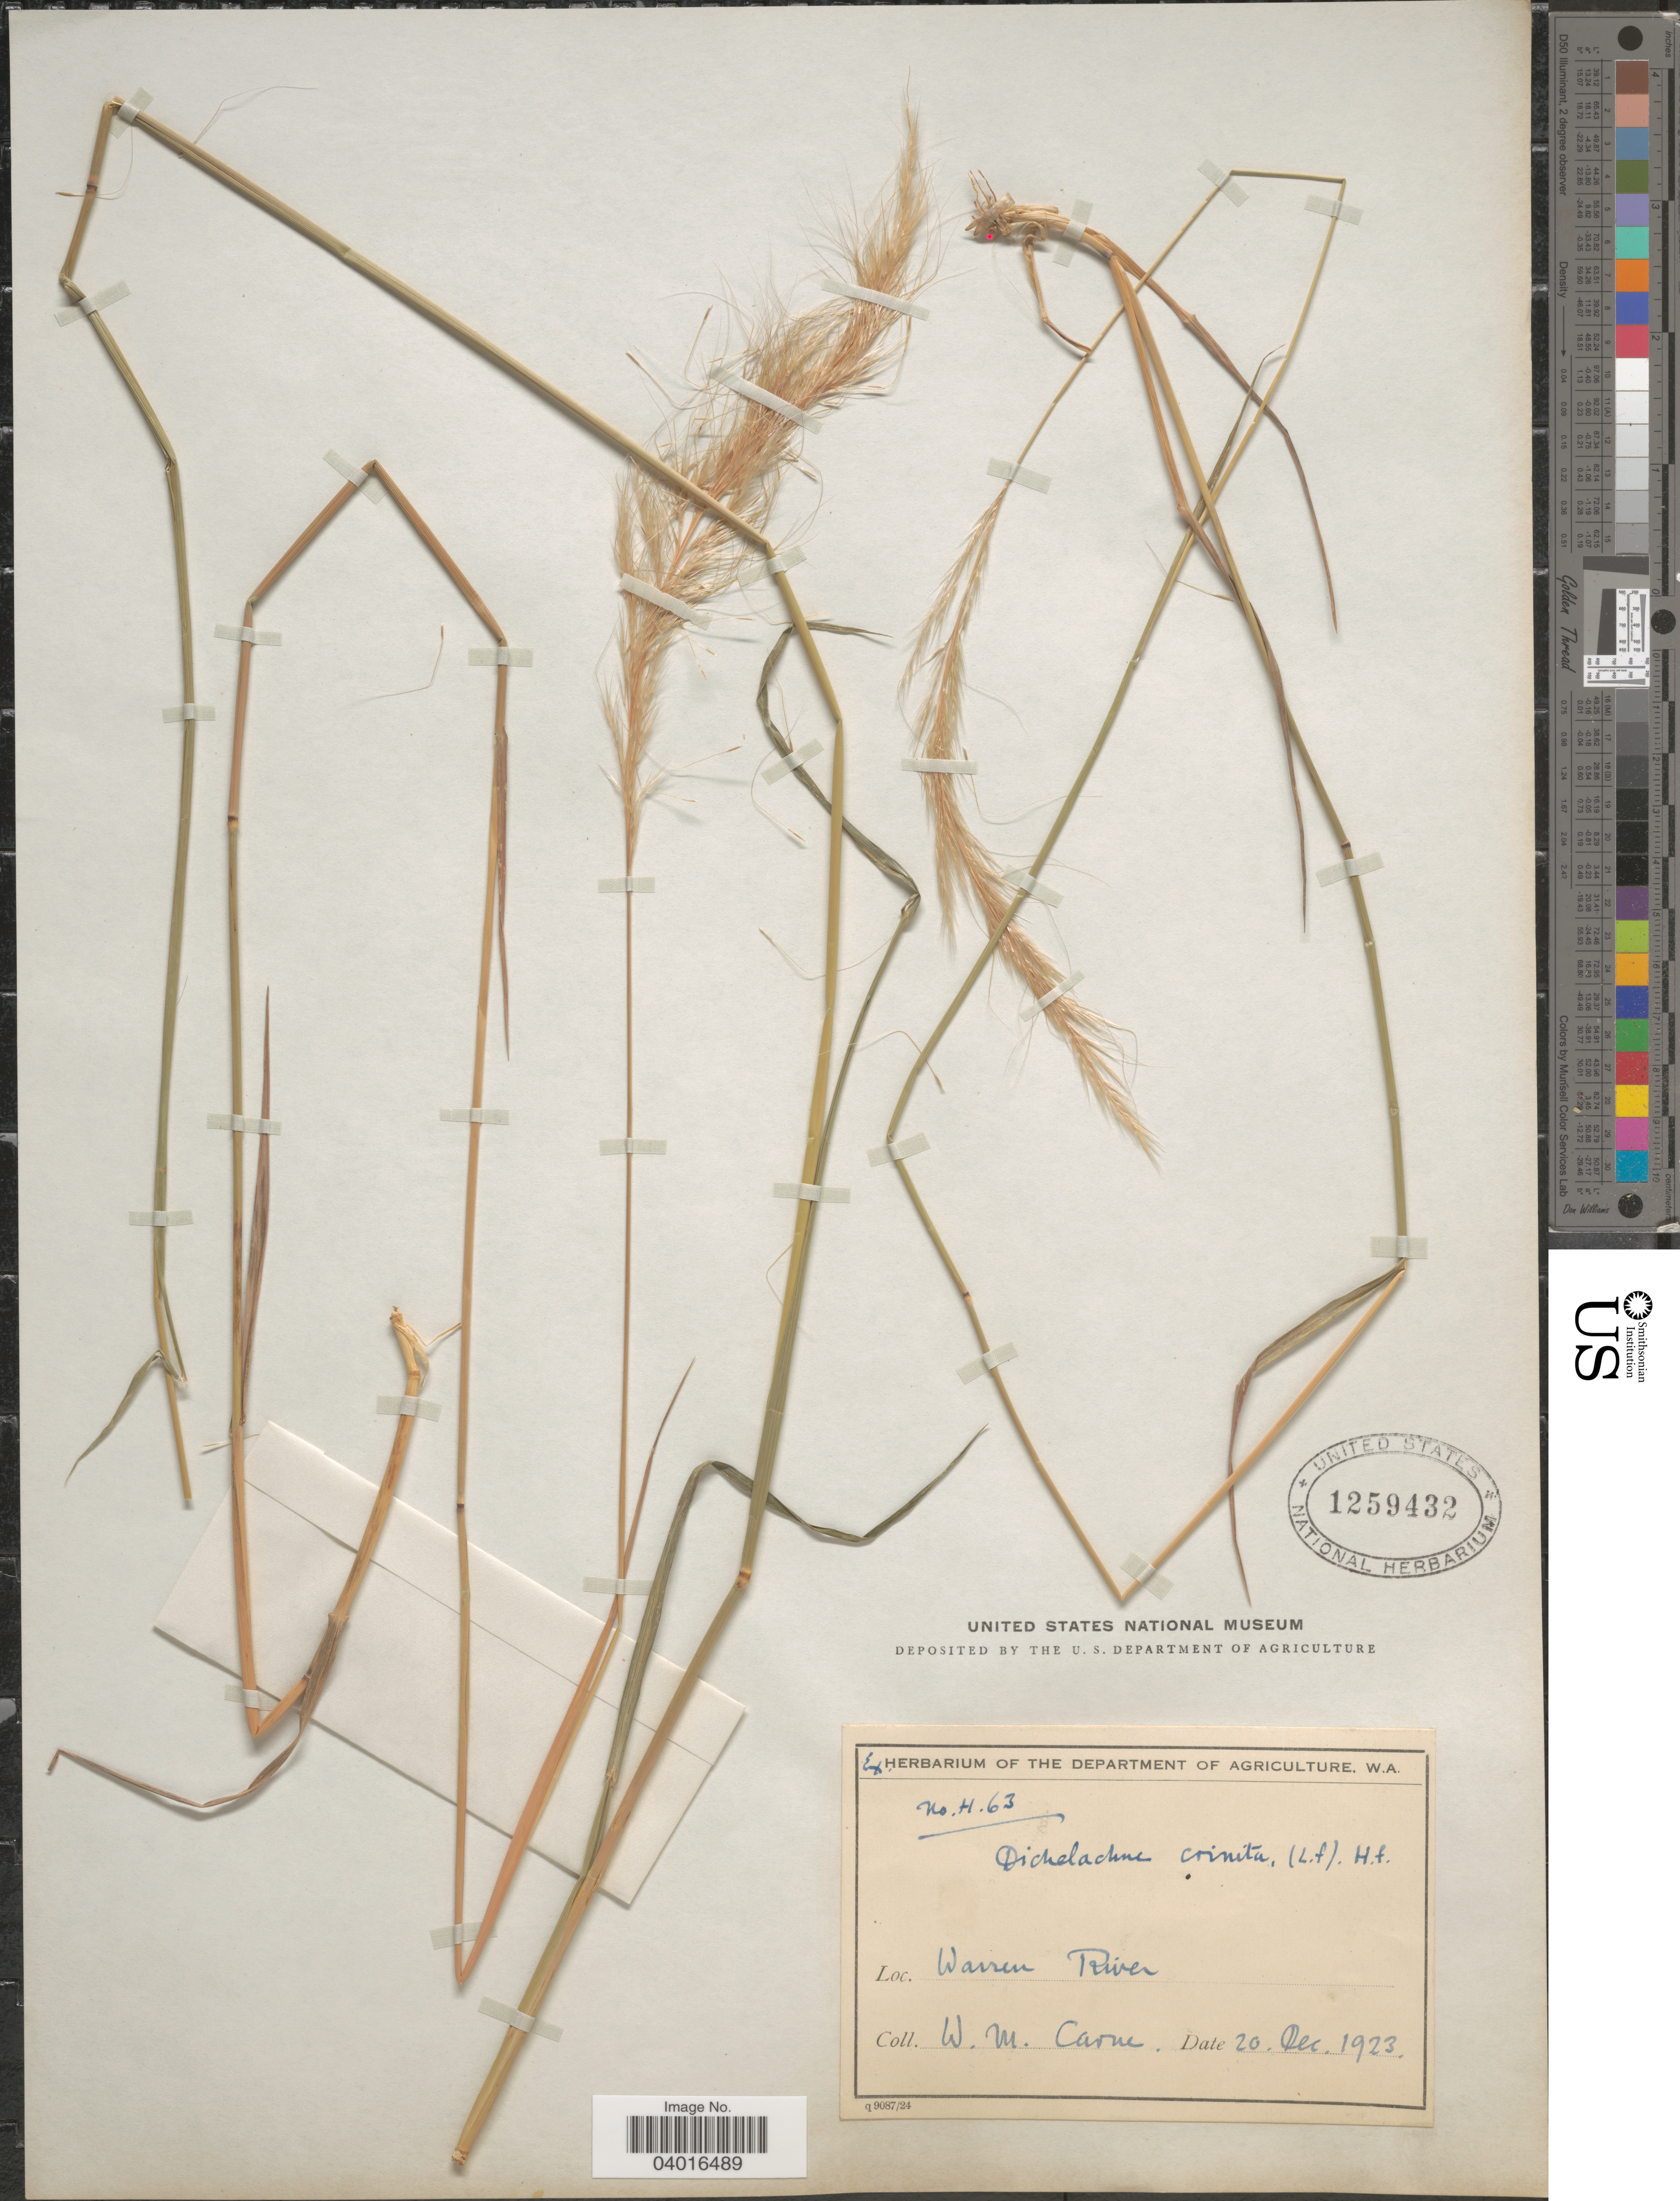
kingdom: Plantae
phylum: Tracheophyta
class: Liliopsida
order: Poales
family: Poaceae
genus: Dichelachne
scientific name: Dichelachne crinita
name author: Hook. f.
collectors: W. Carne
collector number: H63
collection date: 1923-12-20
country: Australia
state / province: Western Australia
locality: Warren River.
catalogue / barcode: US 1259432